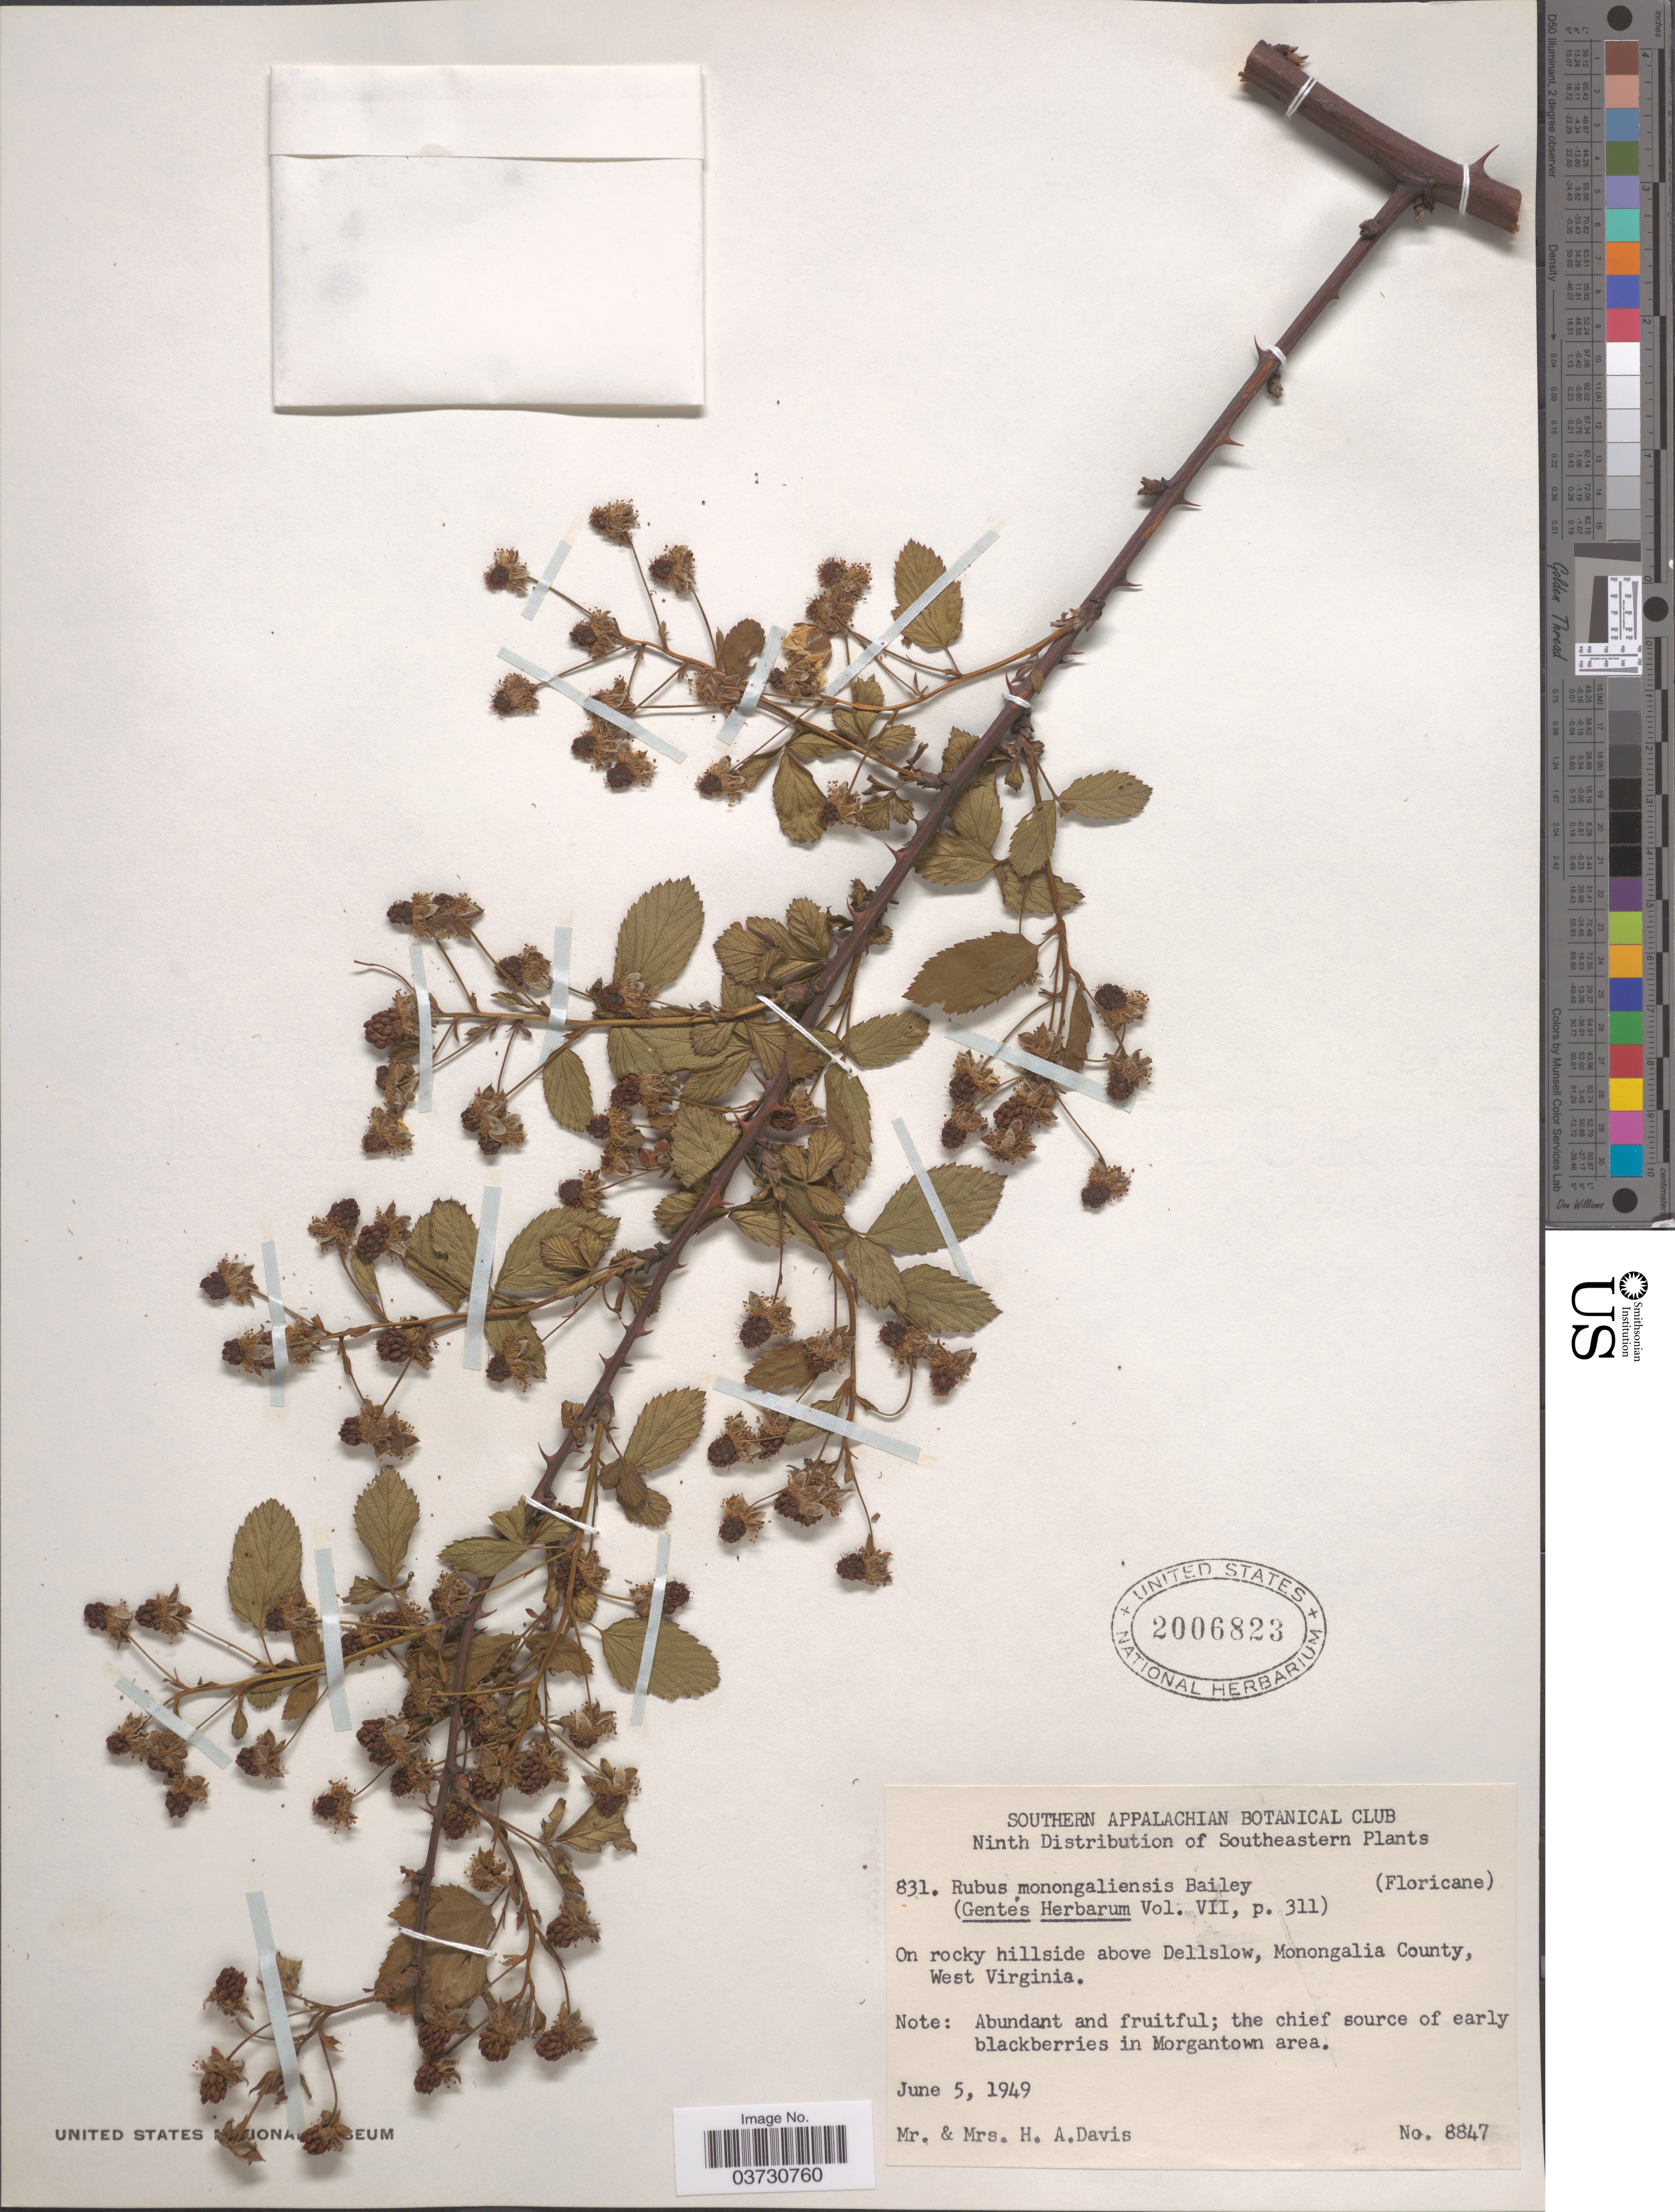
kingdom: Plantae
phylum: Tracheophyta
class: Magnoliopsida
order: Rosales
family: Rosaceae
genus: Rubus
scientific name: Rubus monongaliensis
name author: L.H. Bailey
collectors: H. Davis & H. Davis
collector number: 8847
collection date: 1949-06-05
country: United States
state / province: West Virginia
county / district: Monongalia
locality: On rocky hillside above Dellslow, Monongalia County.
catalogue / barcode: US 2006823